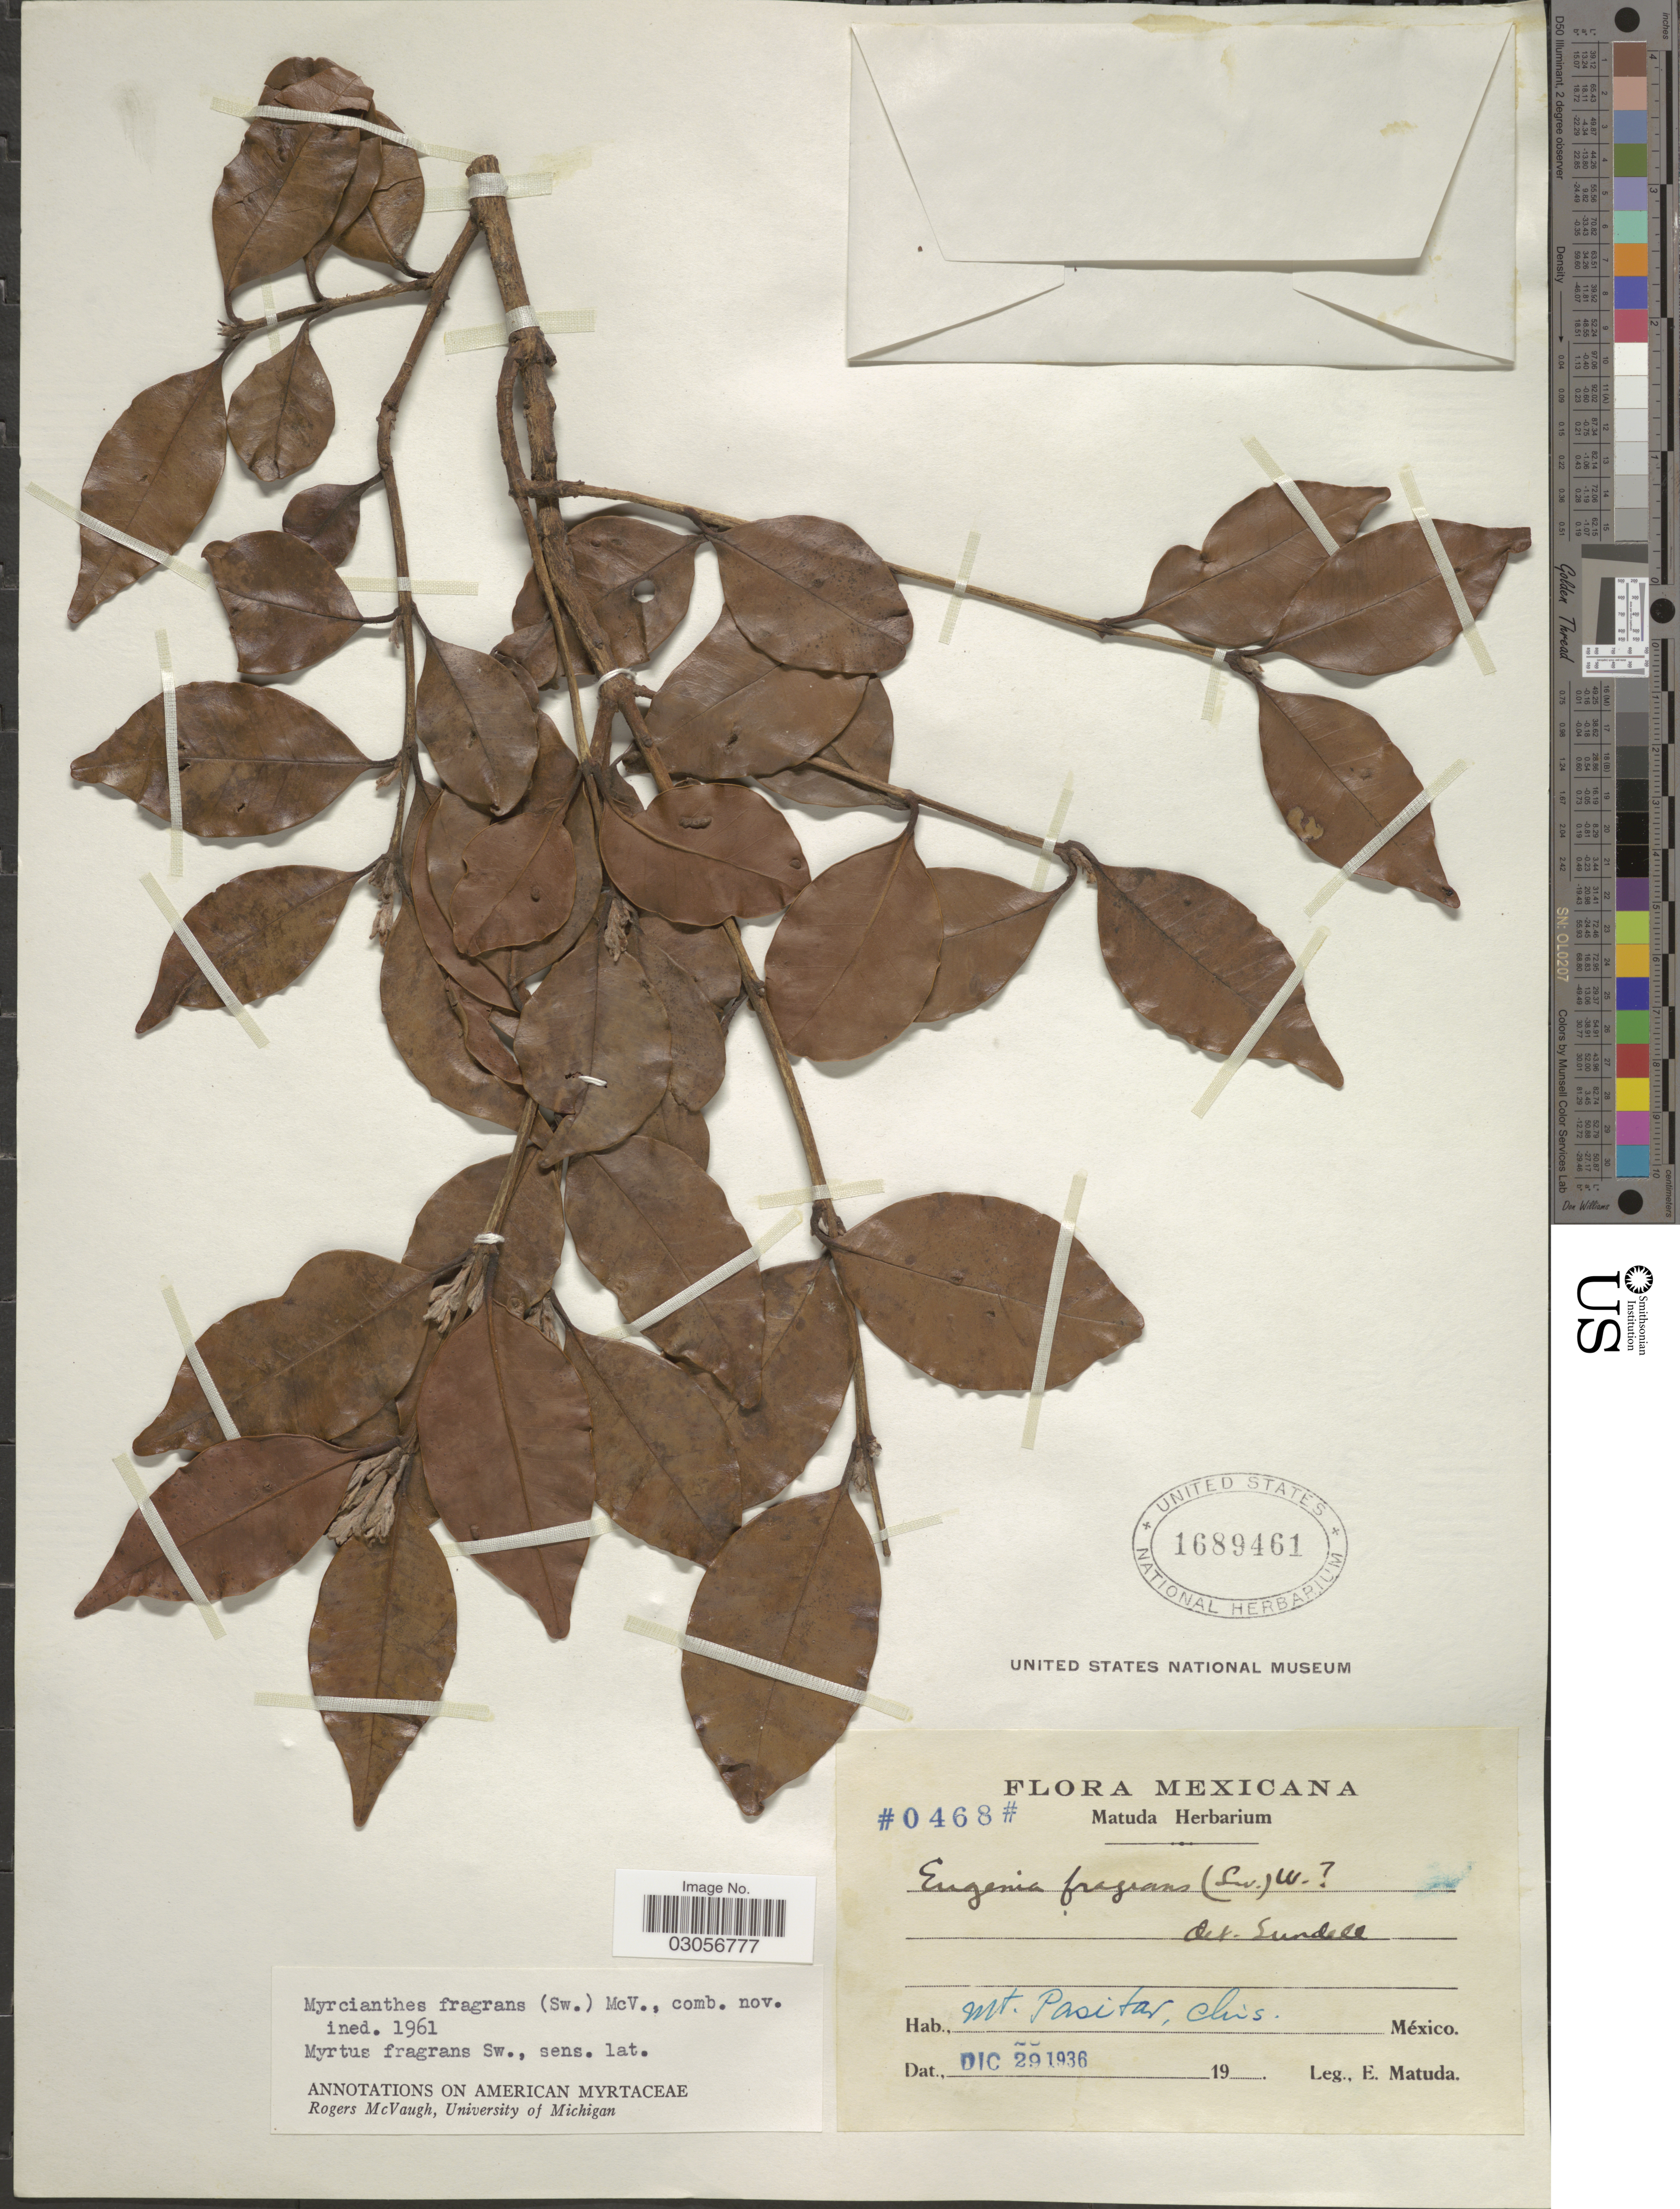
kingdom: Plantae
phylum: Tracheophyta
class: Magnoliopsida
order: Myrtales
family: Myrtaceae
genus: Myrcianthes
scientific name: Myrcianthes fragrans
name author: (Sw.) McVaugh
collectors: E. Matuda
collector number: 0468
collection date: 1936-12-29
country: Mexico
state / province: Chiapas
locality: Mt. Pasitar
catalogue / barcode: US 1689461